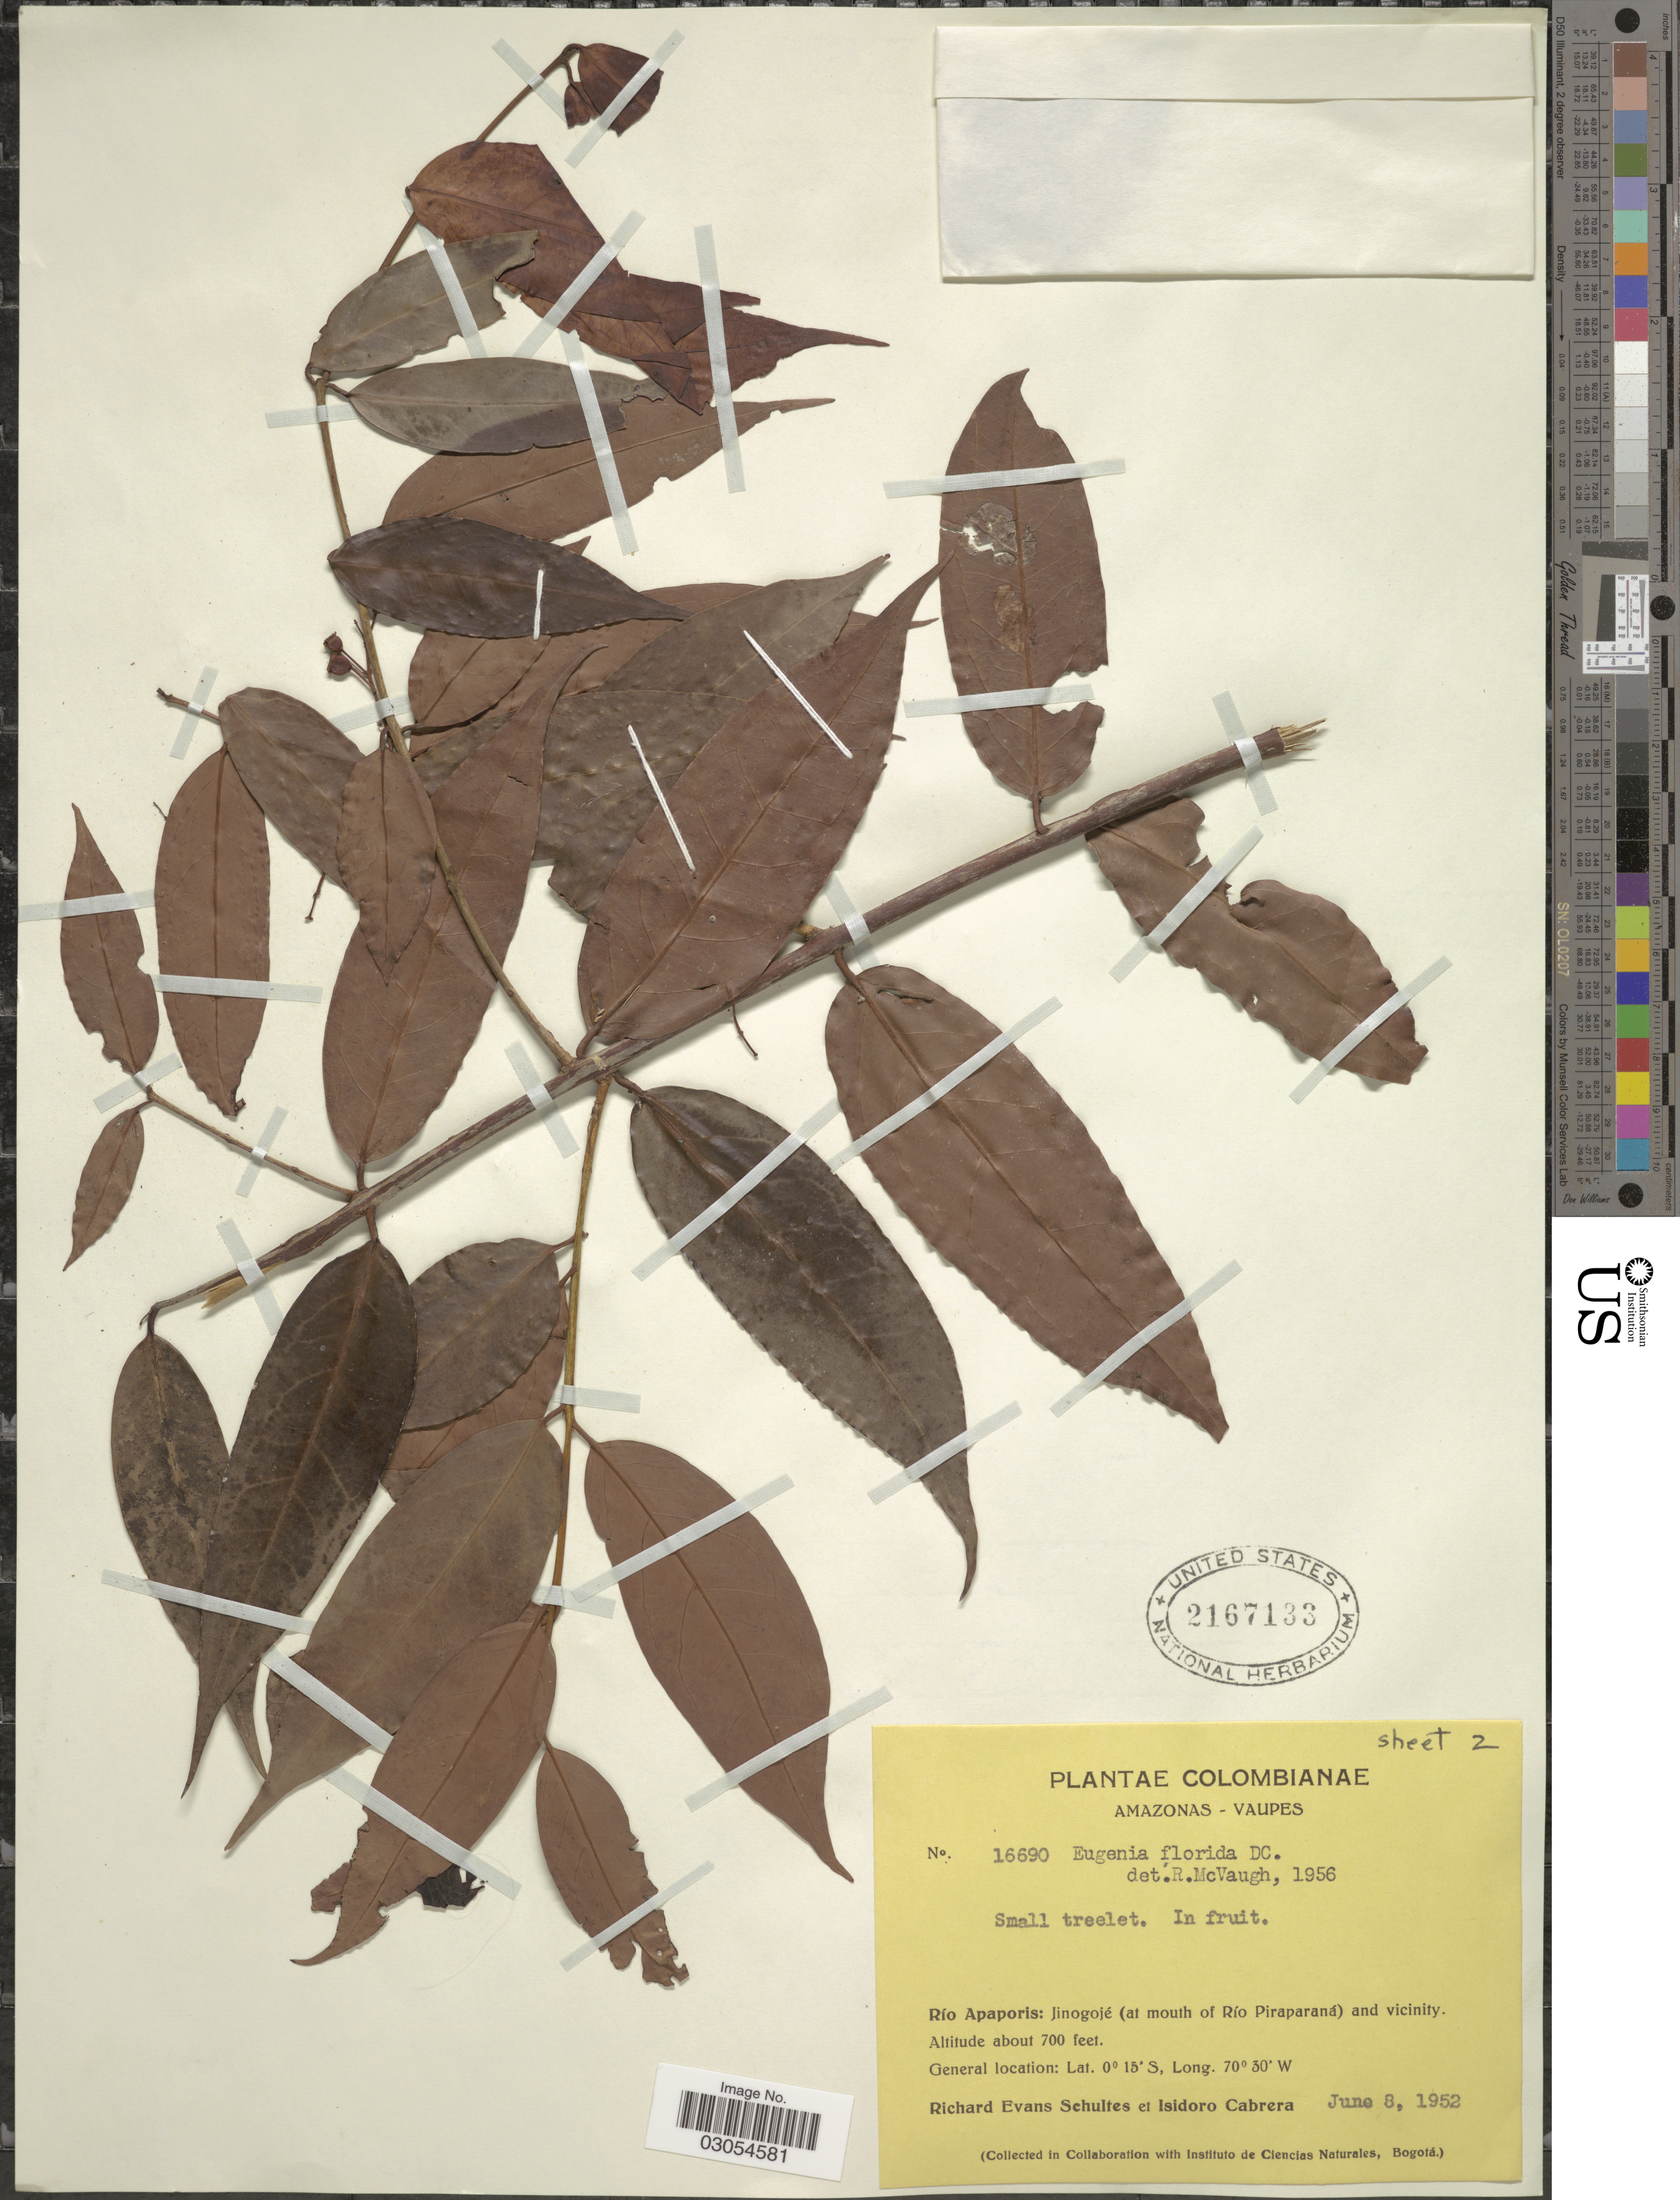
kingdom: Plantae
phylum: Tracheophyta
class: Magnoliopsida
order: Myrtales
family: Myrtaceae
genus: Eugenia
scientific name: Eugenia florida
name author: DC.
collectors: R. E. Schultes & I. Cabrera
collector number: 16690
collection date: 1952-06-08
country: Colombia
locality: Amazonas - Vaupés. Río Apaporis: Jinogojé (at mouth of Río Piraparaná) and vicinity.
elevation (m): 213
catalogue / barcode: US 2167133